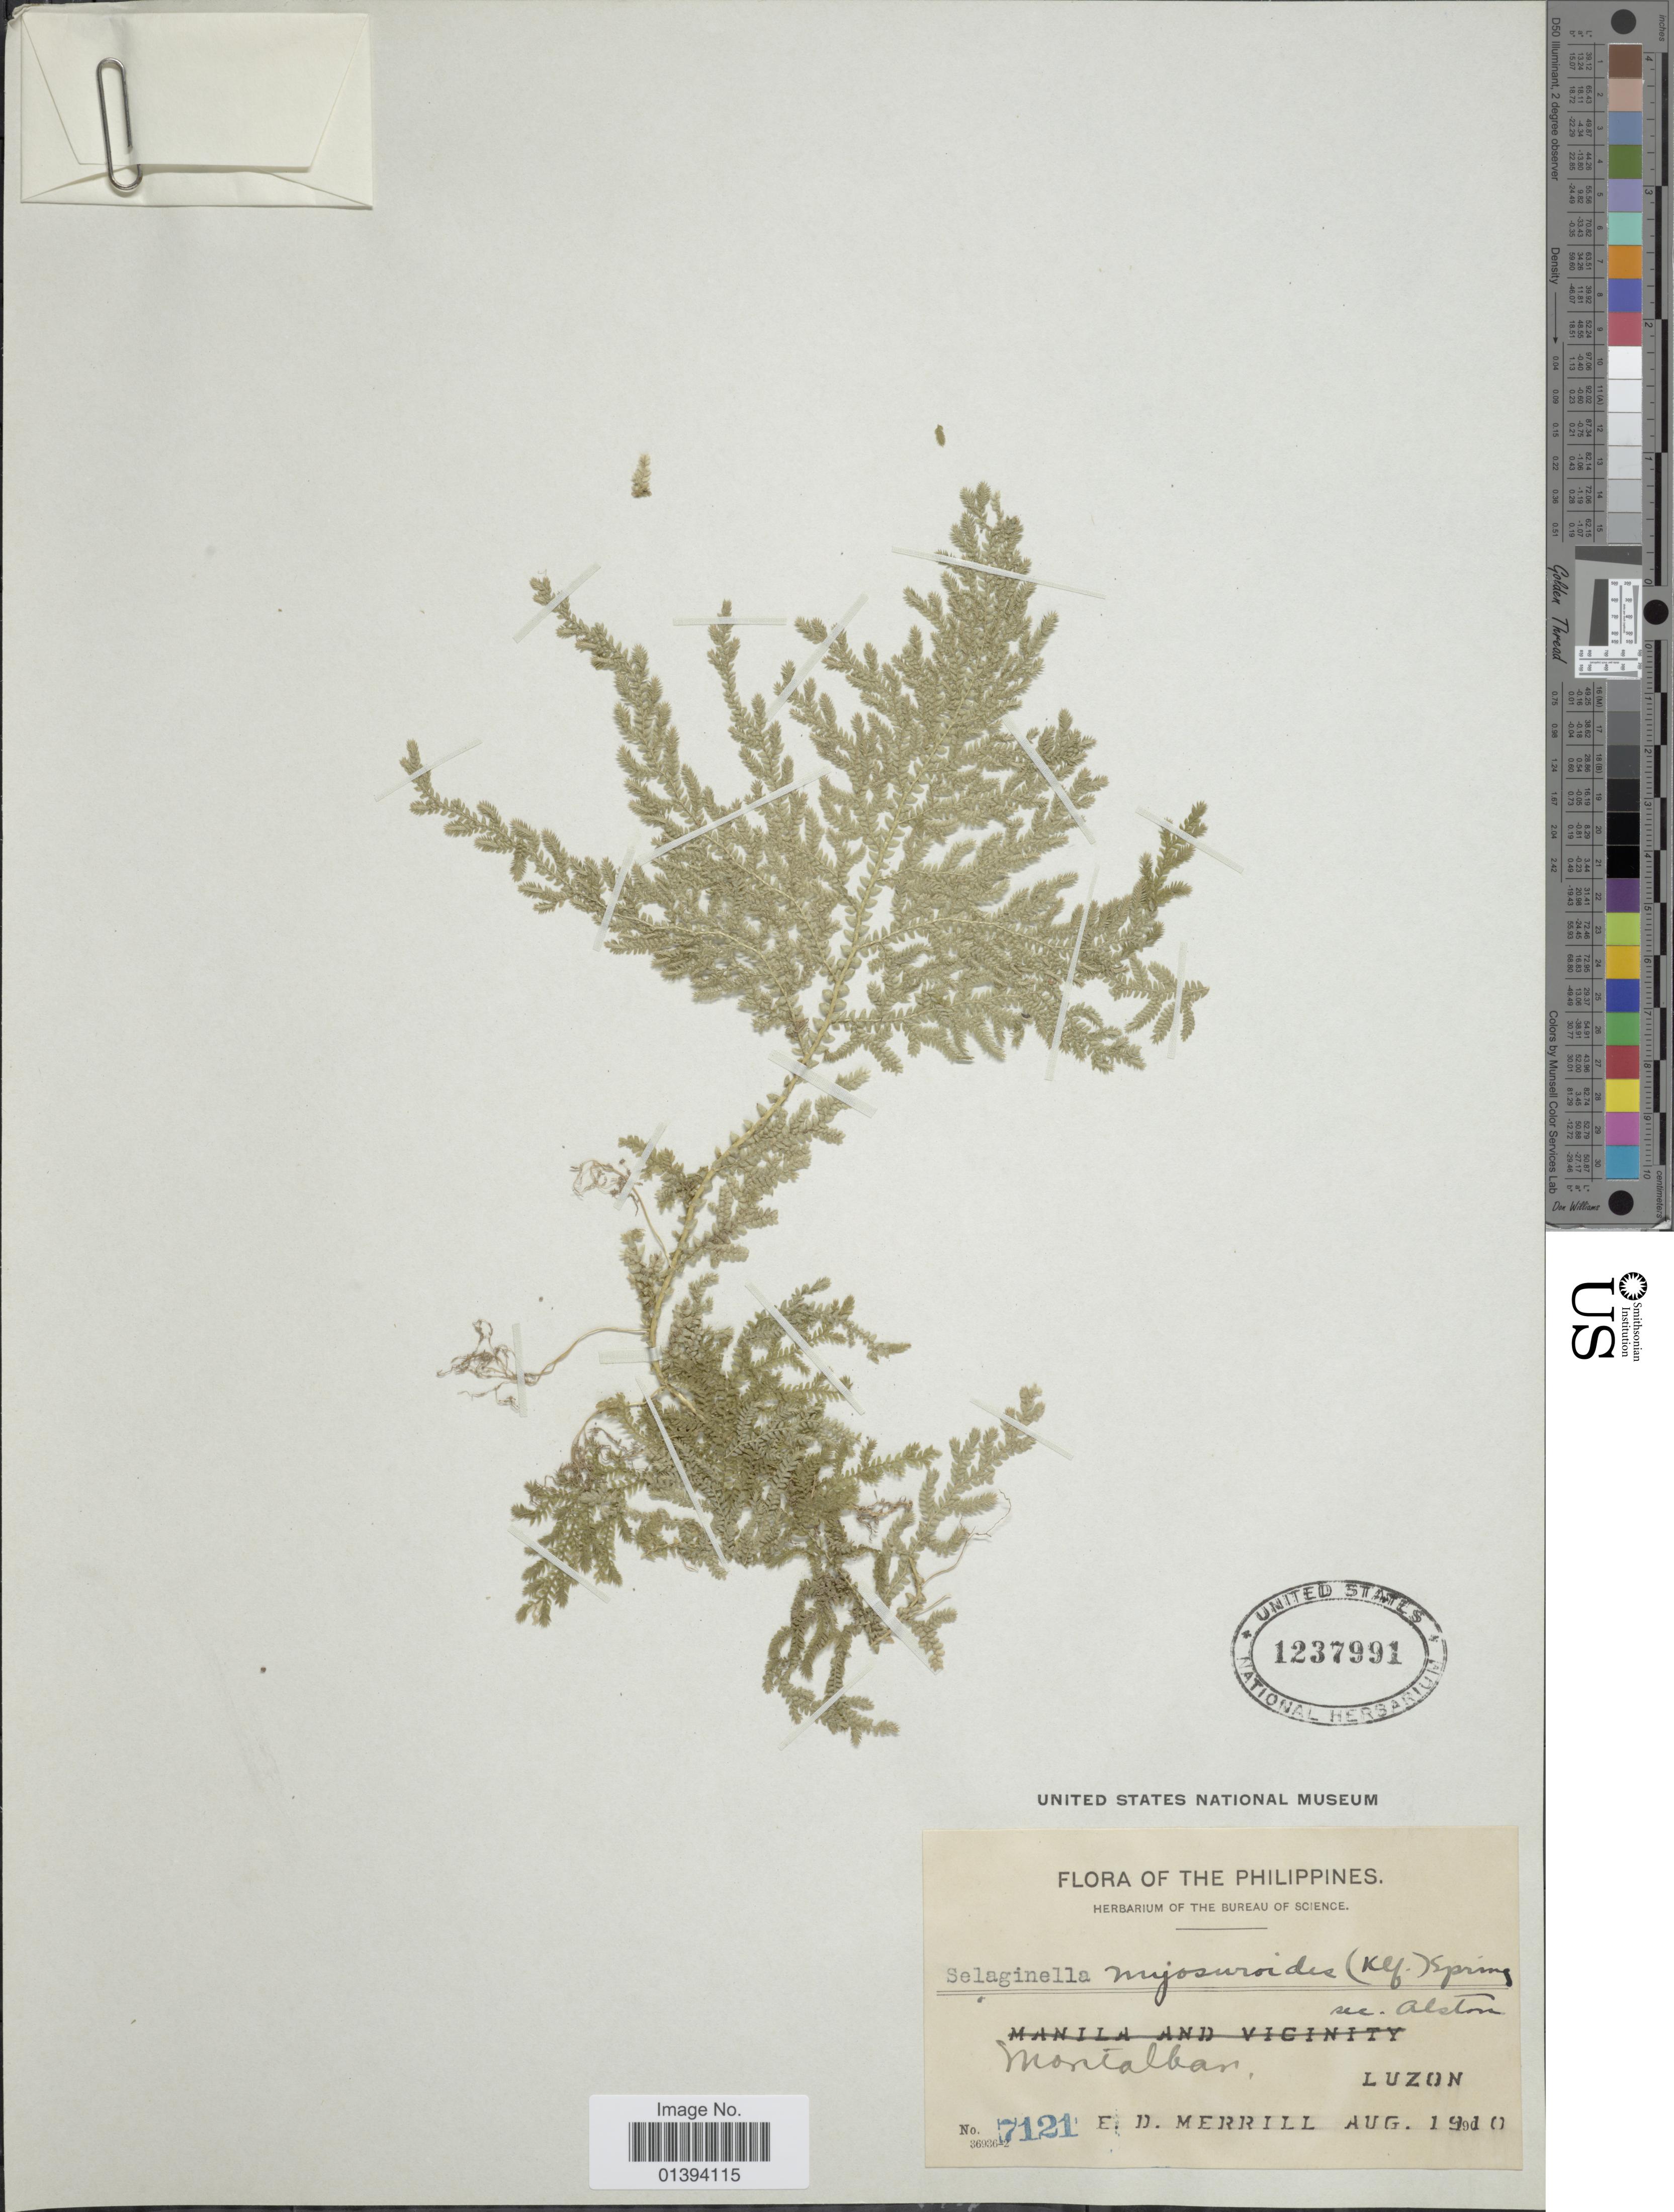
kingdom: Plantae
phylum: Tracheophyta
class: Lycopodiopsida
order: Selaginellales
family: Selaginellaceae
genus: Selaginella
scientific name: Selaginella myosuroides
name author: (Kaulf.) Spring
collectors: E. D. Merrill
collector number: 7121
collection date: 1910-08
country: Philippines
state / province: Central Luzon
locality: Montalban, Luzon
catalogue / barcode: US 1237991